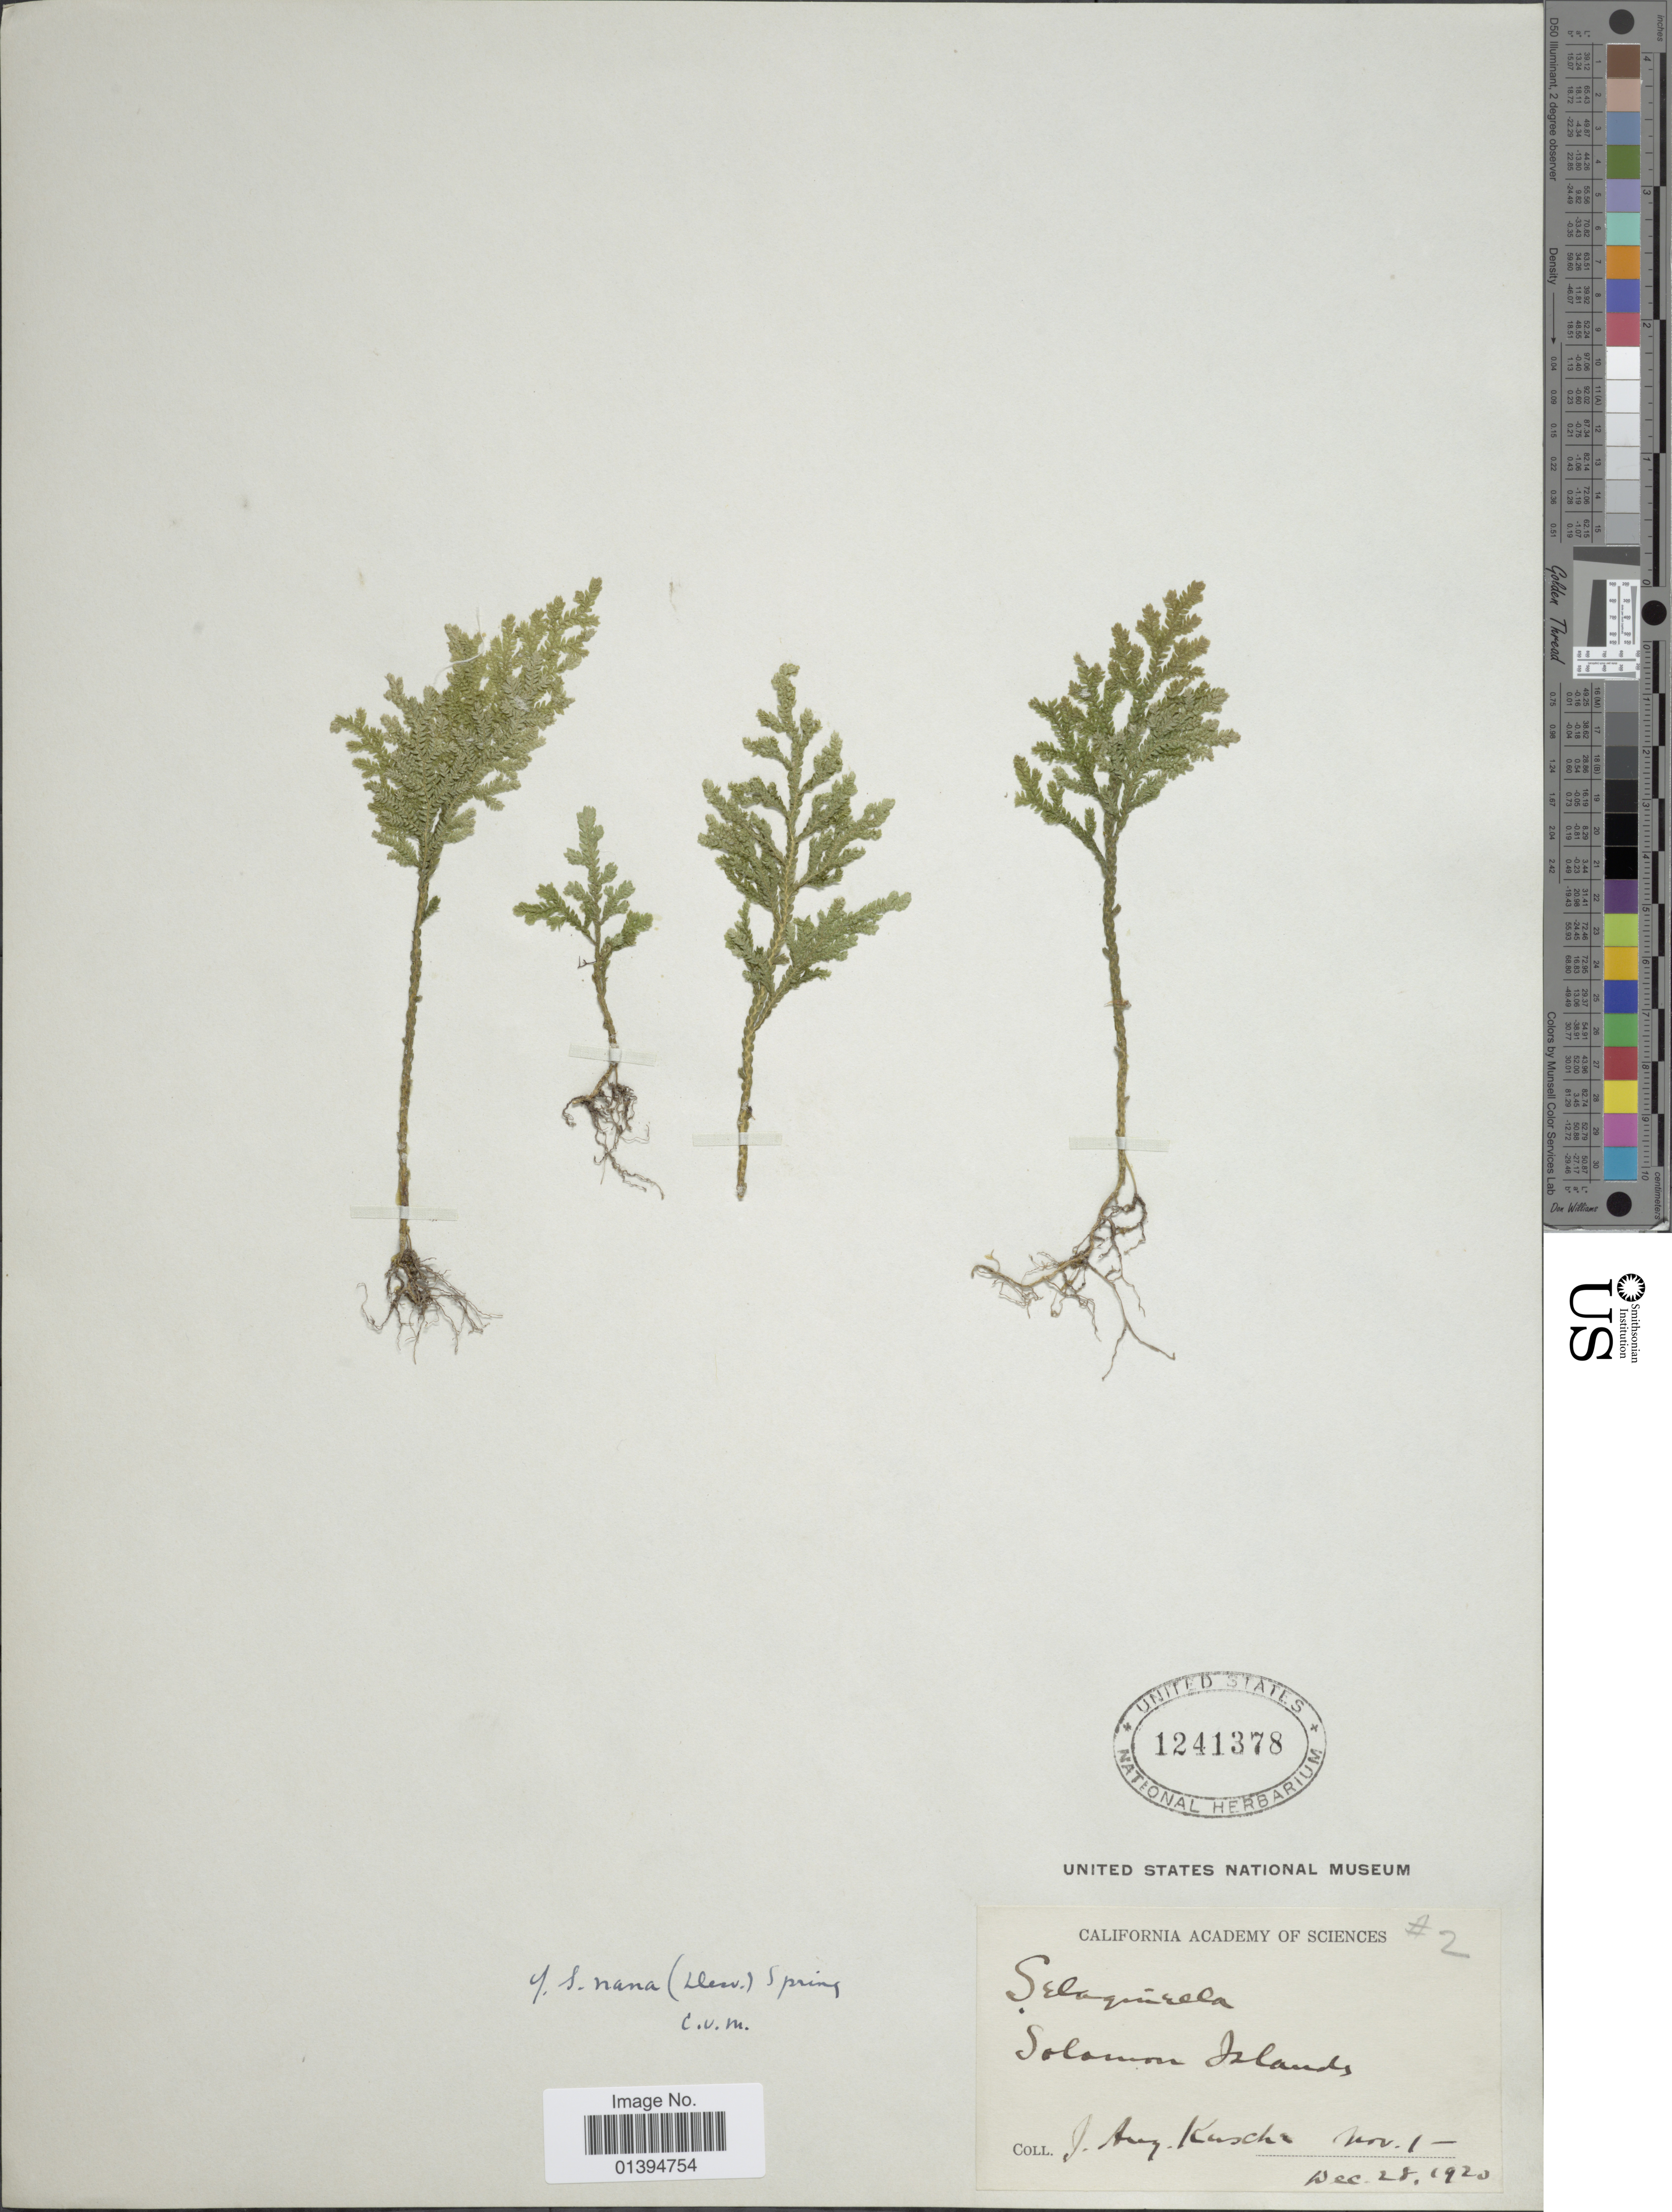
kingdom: Plantae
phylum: Tracheophyta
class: Lycopodiopsida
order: Selaginellales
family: Selaginellaceae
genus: Selaginella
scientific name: Selaginella nana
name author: (Desv.) Spring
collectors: J. Kusche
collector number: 2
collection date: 1920-11-01/1920-12-28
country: Solomon Islands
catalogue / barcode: US 1241378